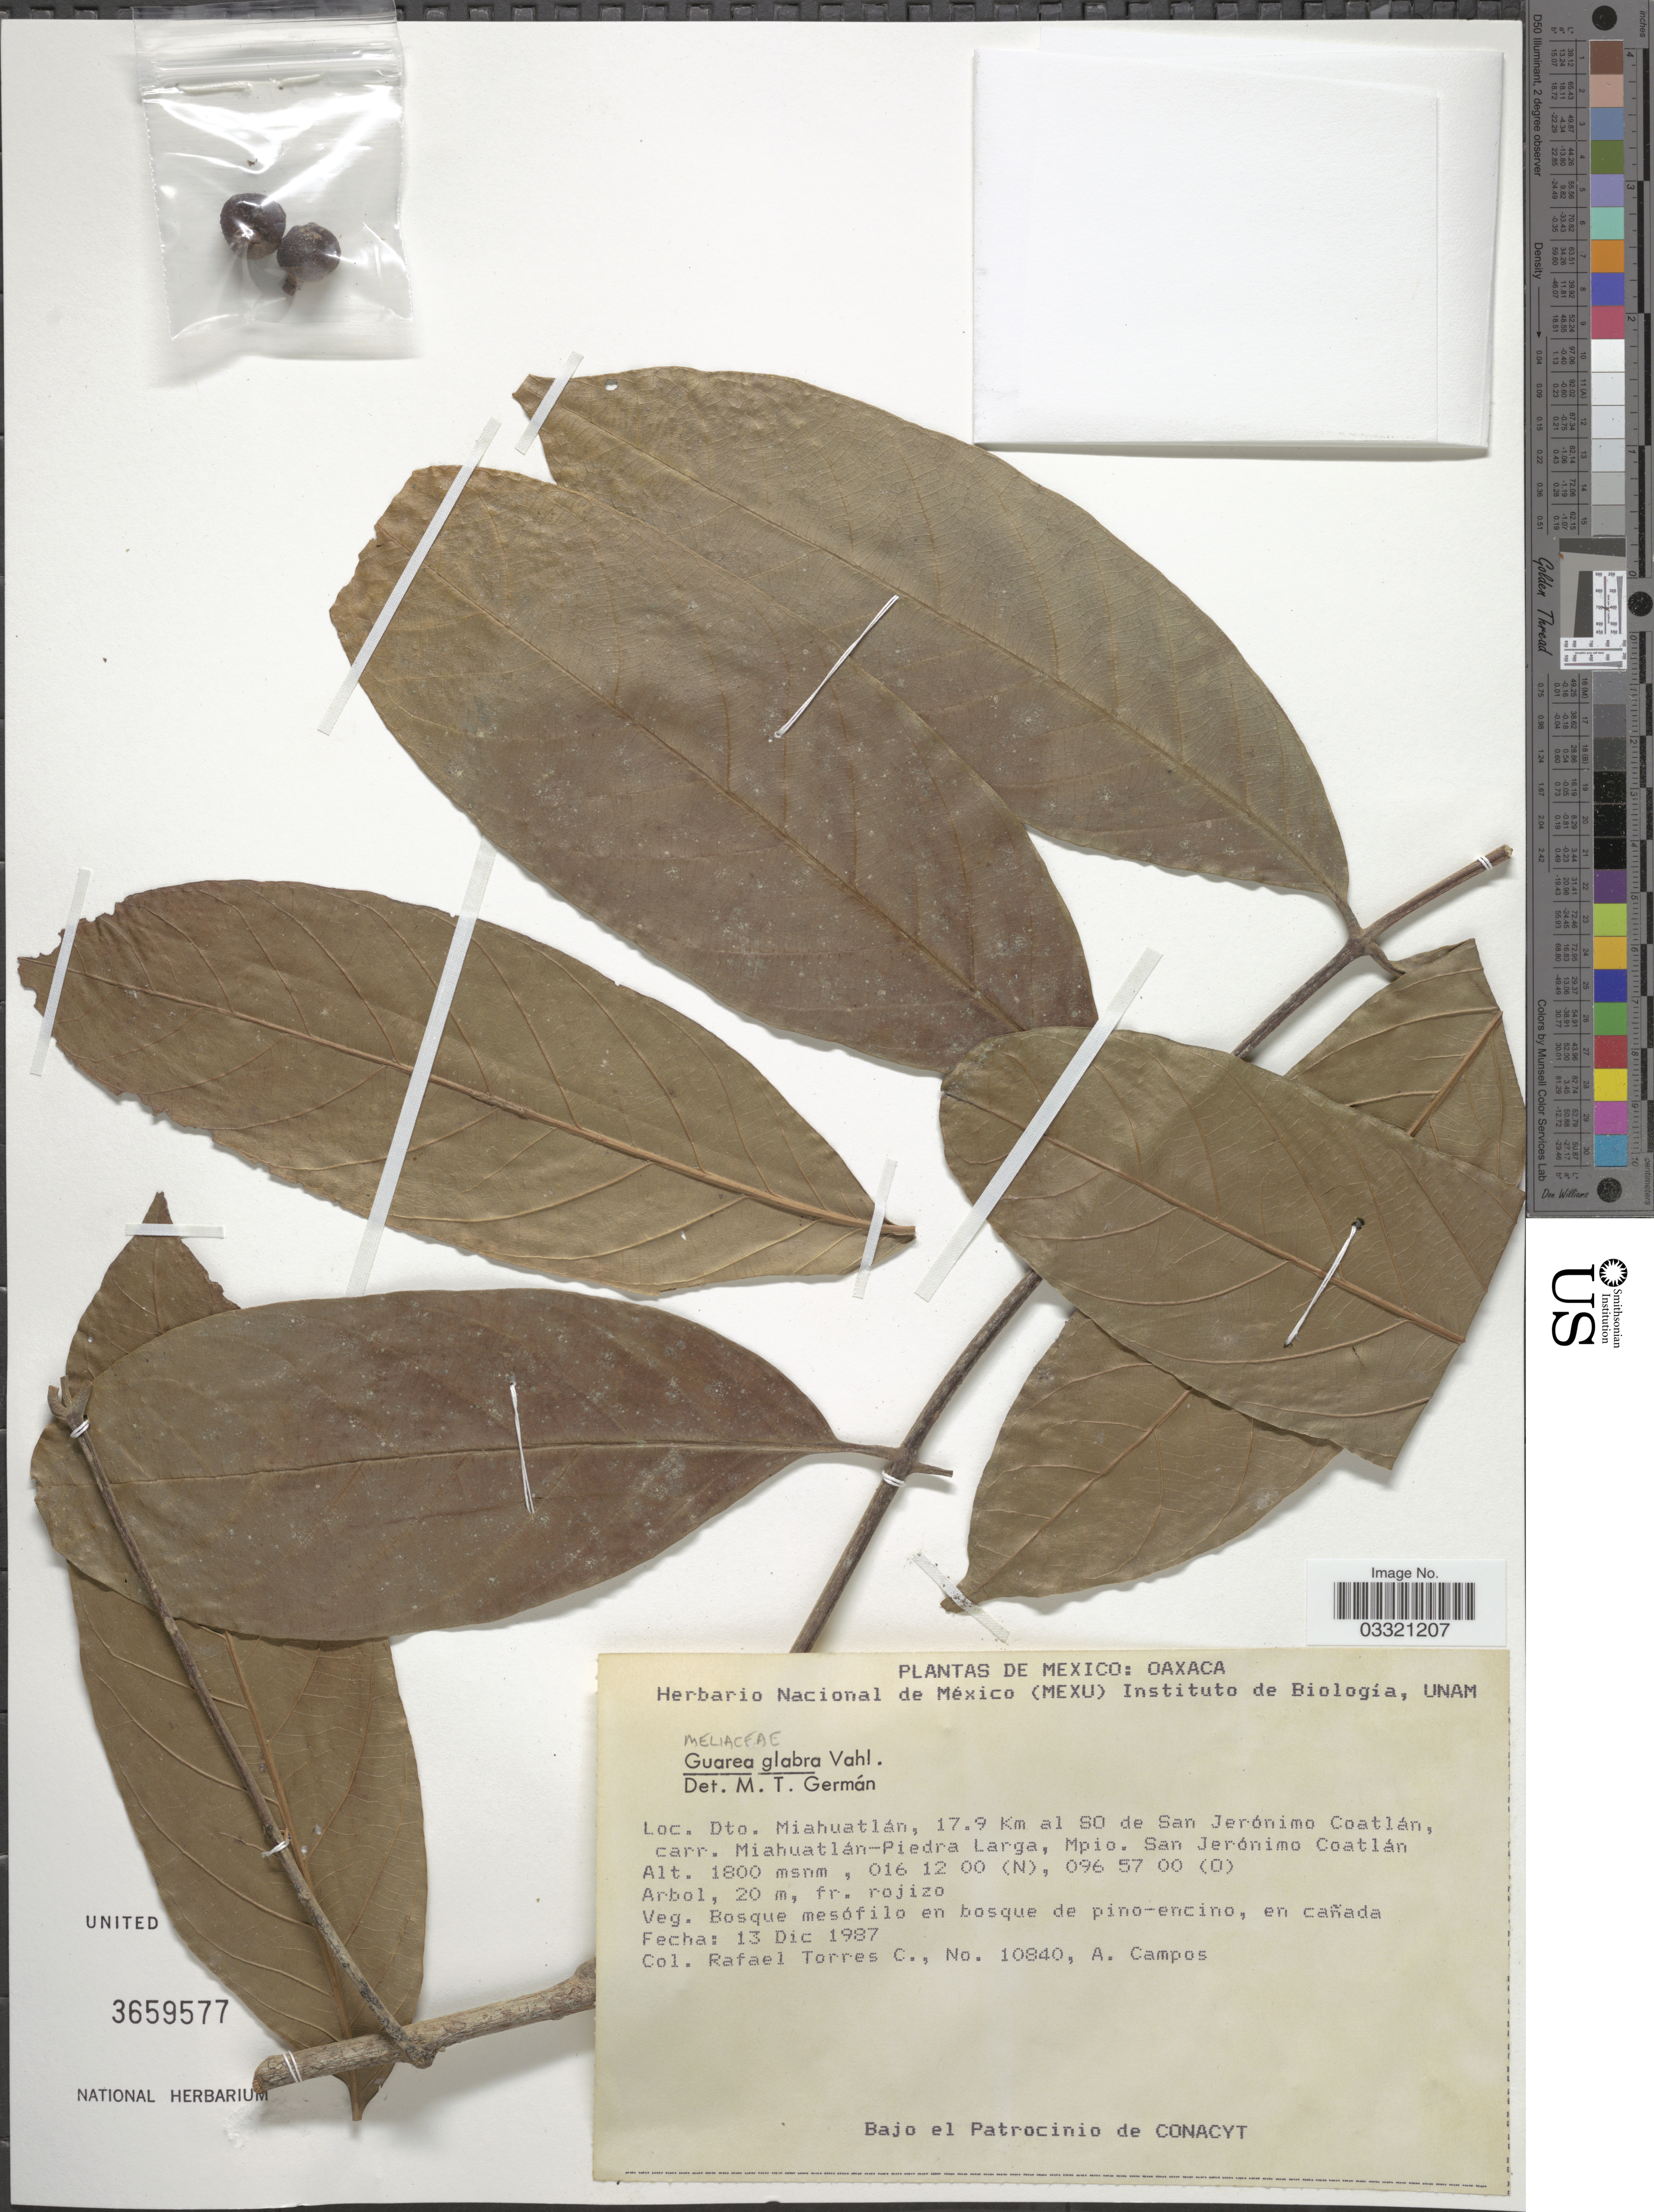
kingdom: Plantae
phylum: Tracheophyta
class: Magnoliopsida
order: Sapindales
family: Meliaceae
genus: Guarea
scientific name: Guarea glabra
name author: Vahl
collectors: R. Torres C. & A. R. Campos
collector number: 10840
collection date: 1987-12-13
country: Mexico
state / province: Oaxaca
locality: Dto. Miahuatlán, 17.9 Km al SO de San Jerónimo Coatlán, carr. Miahuatlán-Piedra Larga, Mpio. San Jerónimo Coatlán.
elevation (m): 1800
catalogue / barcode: US 3659577